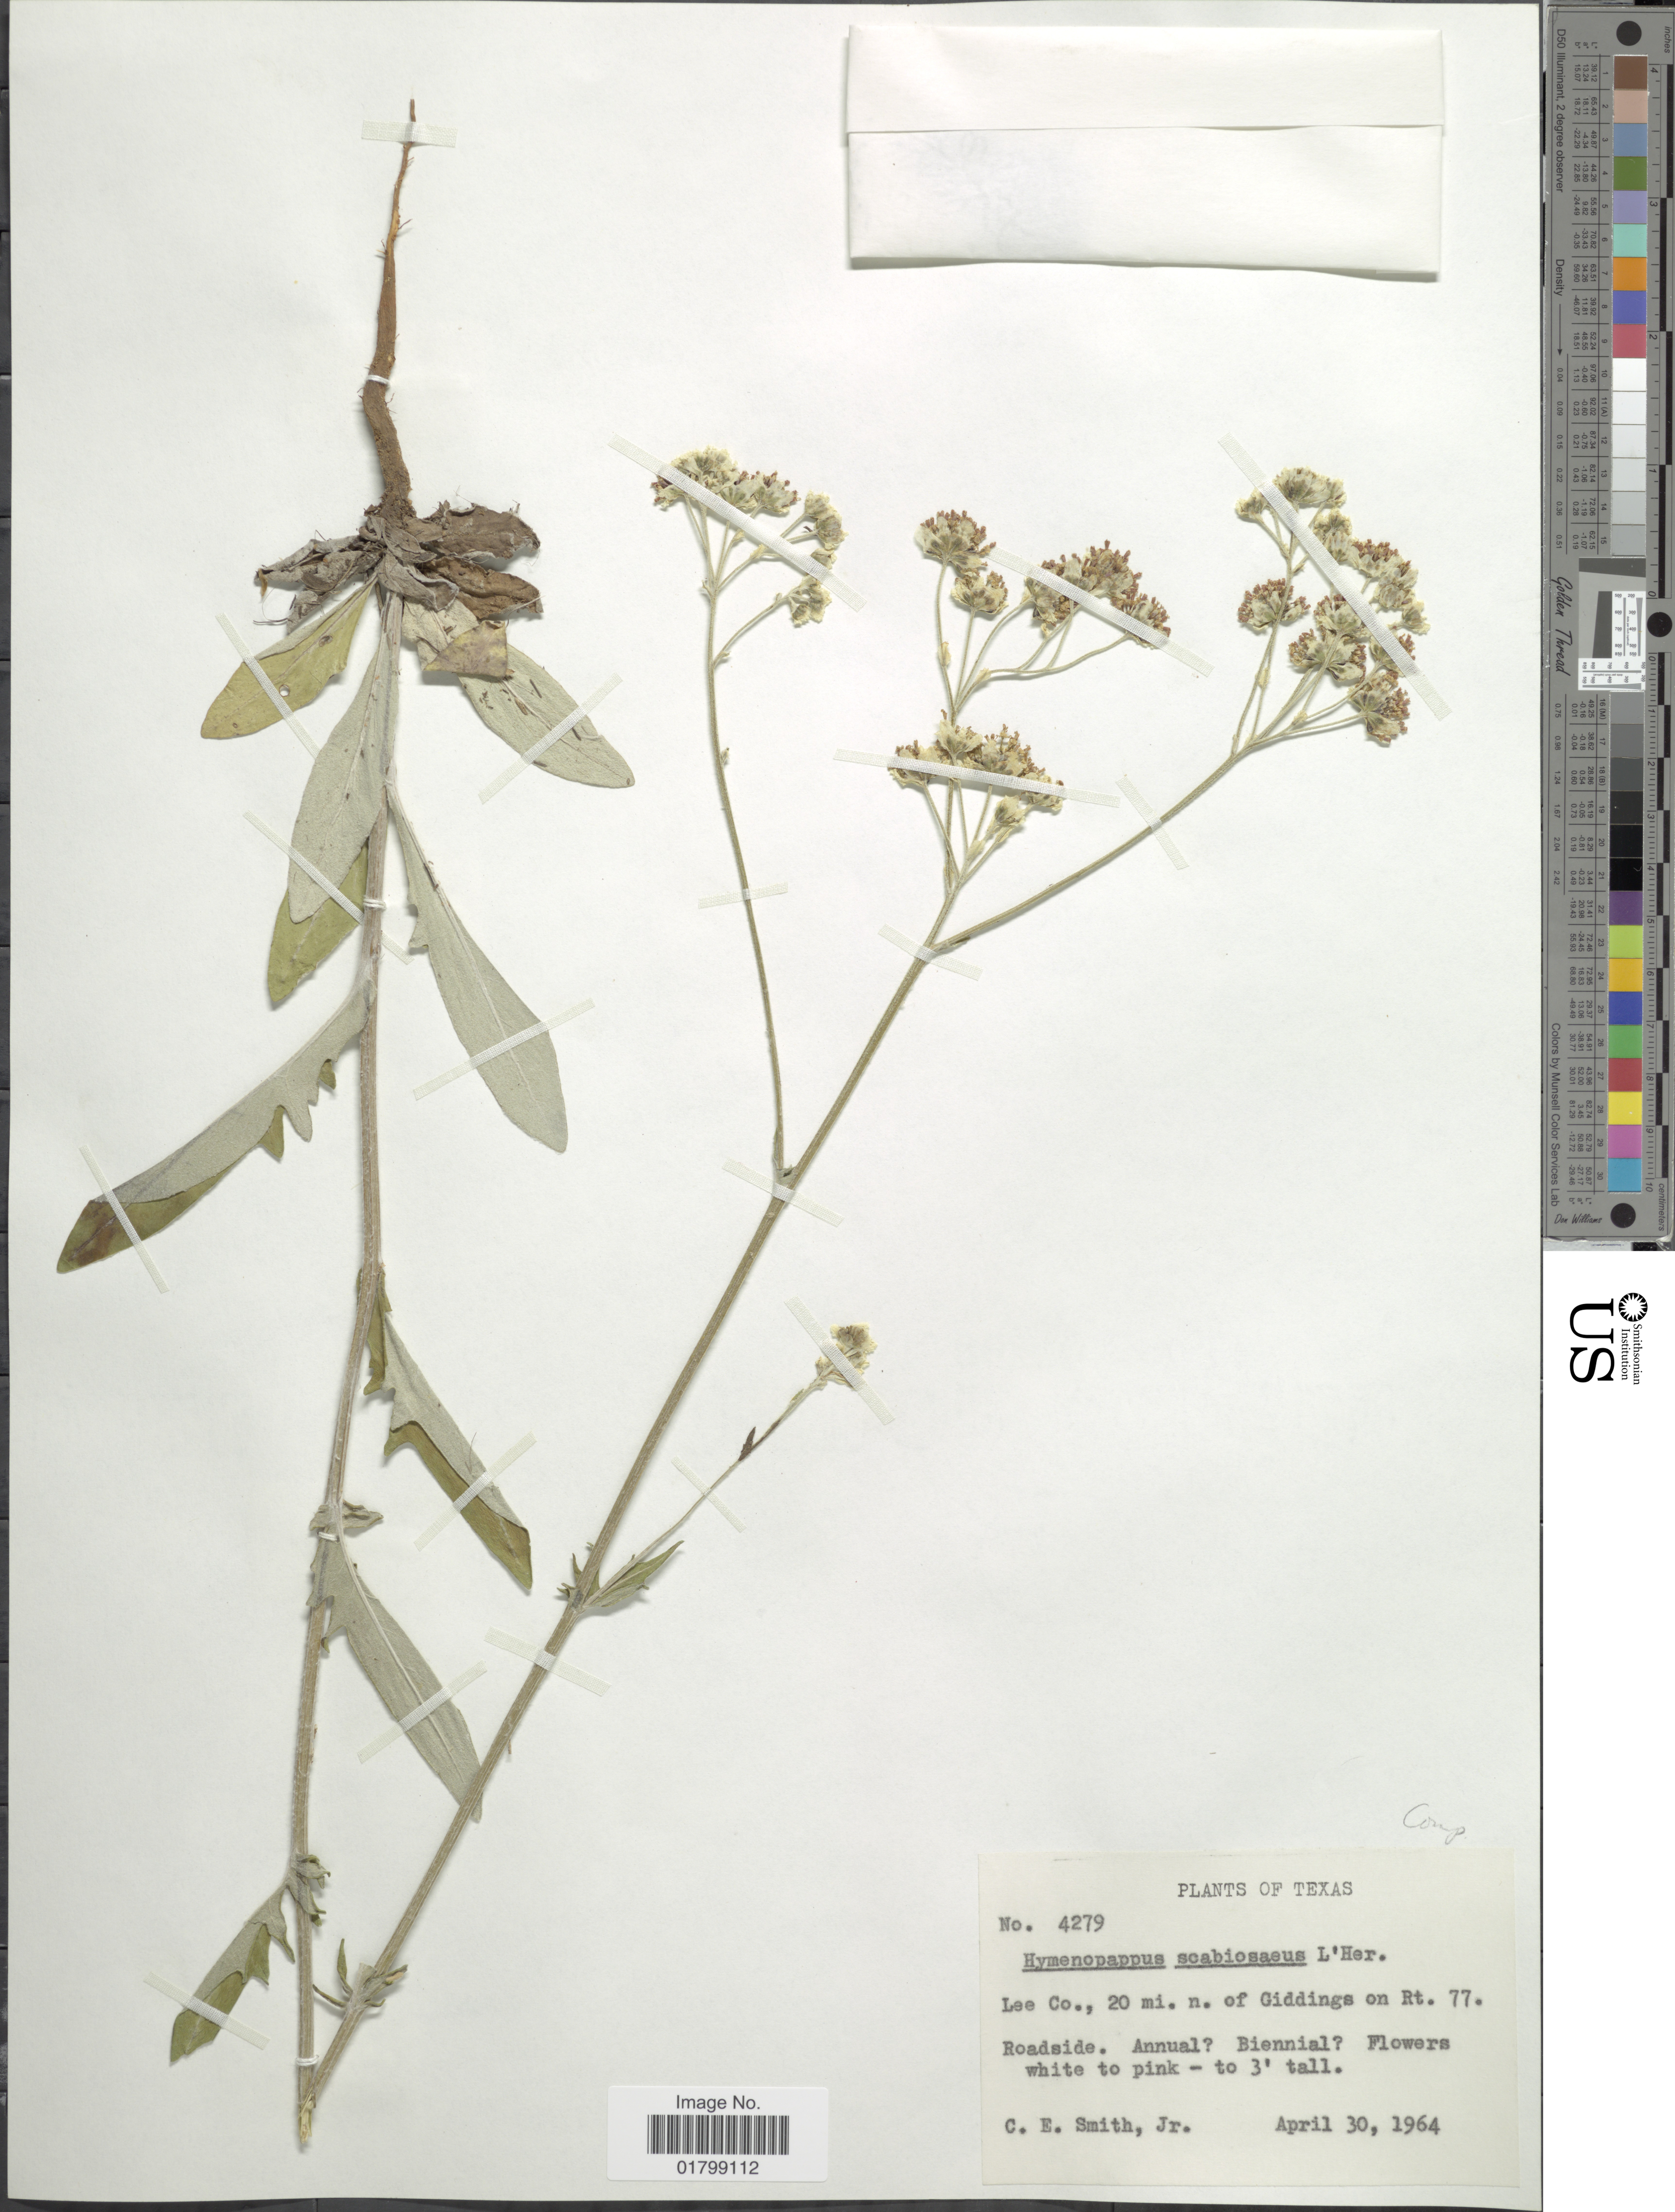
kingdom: Plantae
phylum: Tracheophyta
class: Magnoliopsida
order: Asterales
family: Asteraceae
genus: Hymenopappus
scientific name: Hymenopappus scabiosaeus var. corymbosus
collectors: C. E. Smith Jr.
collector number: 4279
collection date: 1964-04-30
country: United States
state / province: Texas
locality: Lee Co., 20 mi. n. of Giddings on Rt. 77